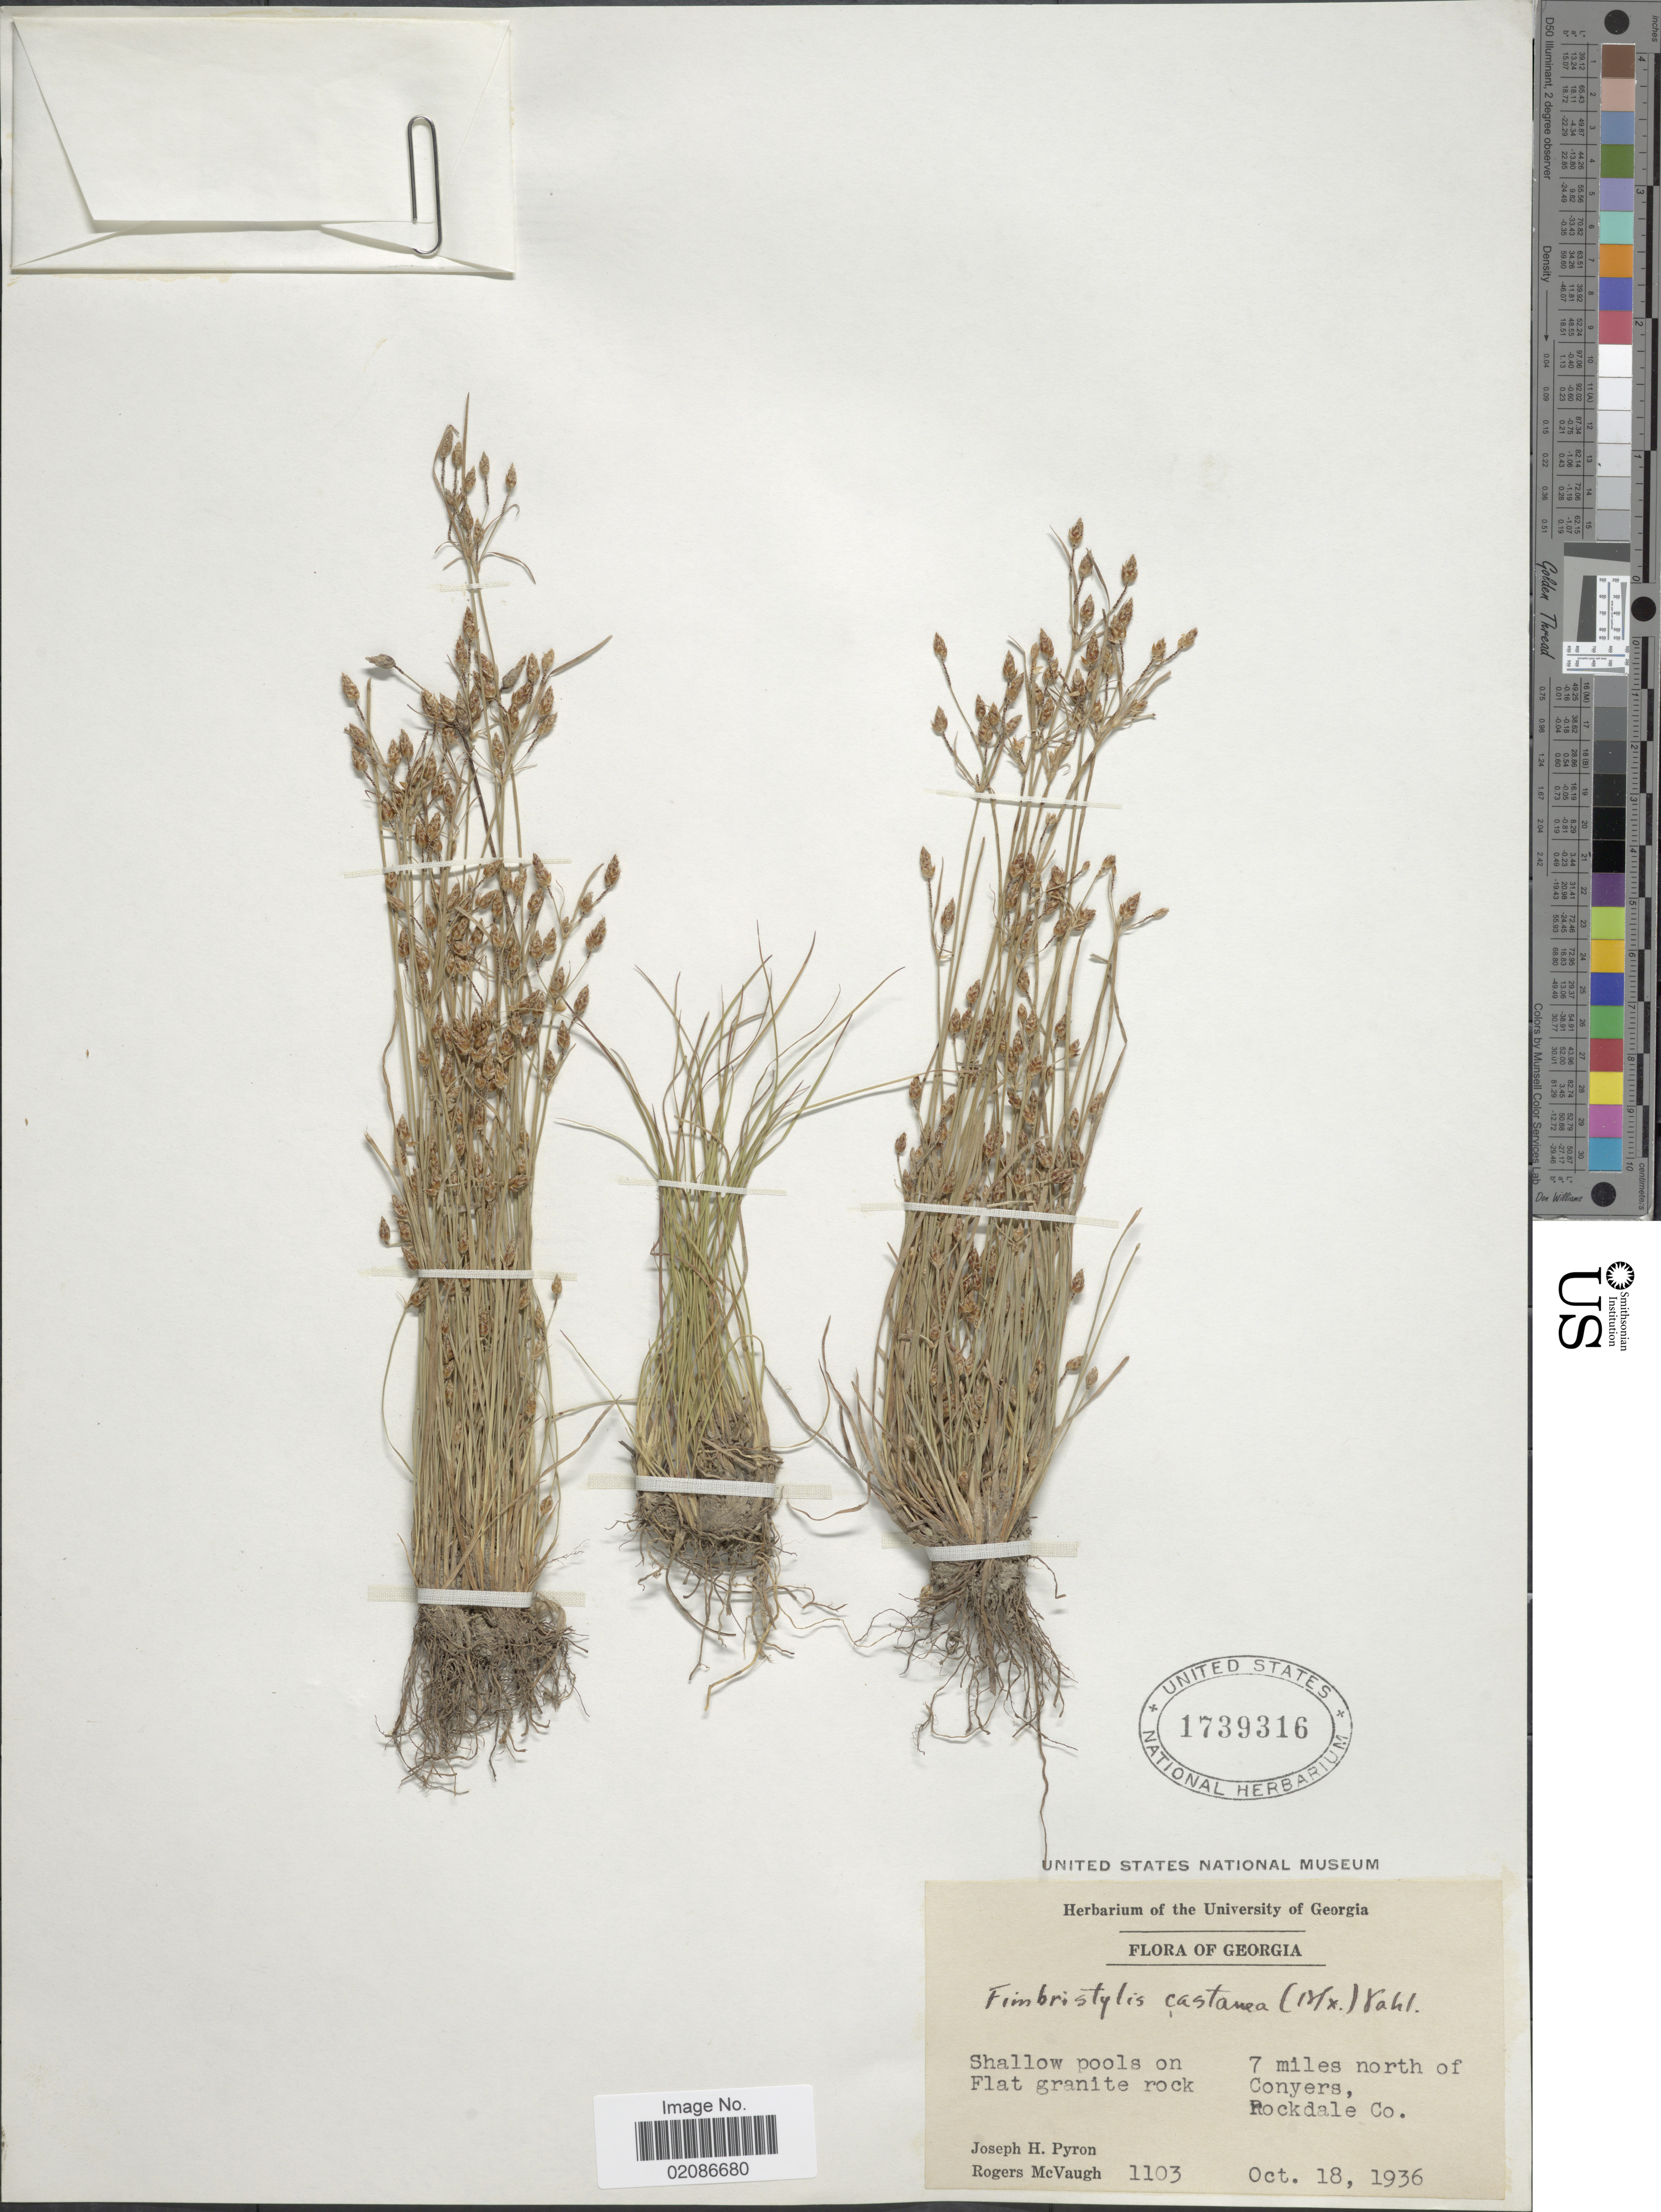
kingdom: Plantae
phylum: Tracheophyta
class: Liliopsida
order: Poales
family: Cyperaceae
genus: Fimbristylis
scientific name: Fimbristylis dichotoma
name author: (L.) Vahl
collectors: J. H. Pyron & R. McVaugh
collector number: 1103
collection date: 1936-10-18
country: United States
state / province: Georgia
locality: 7 miles north of Conyers, Rockdale Co.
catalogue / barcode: US 1739316